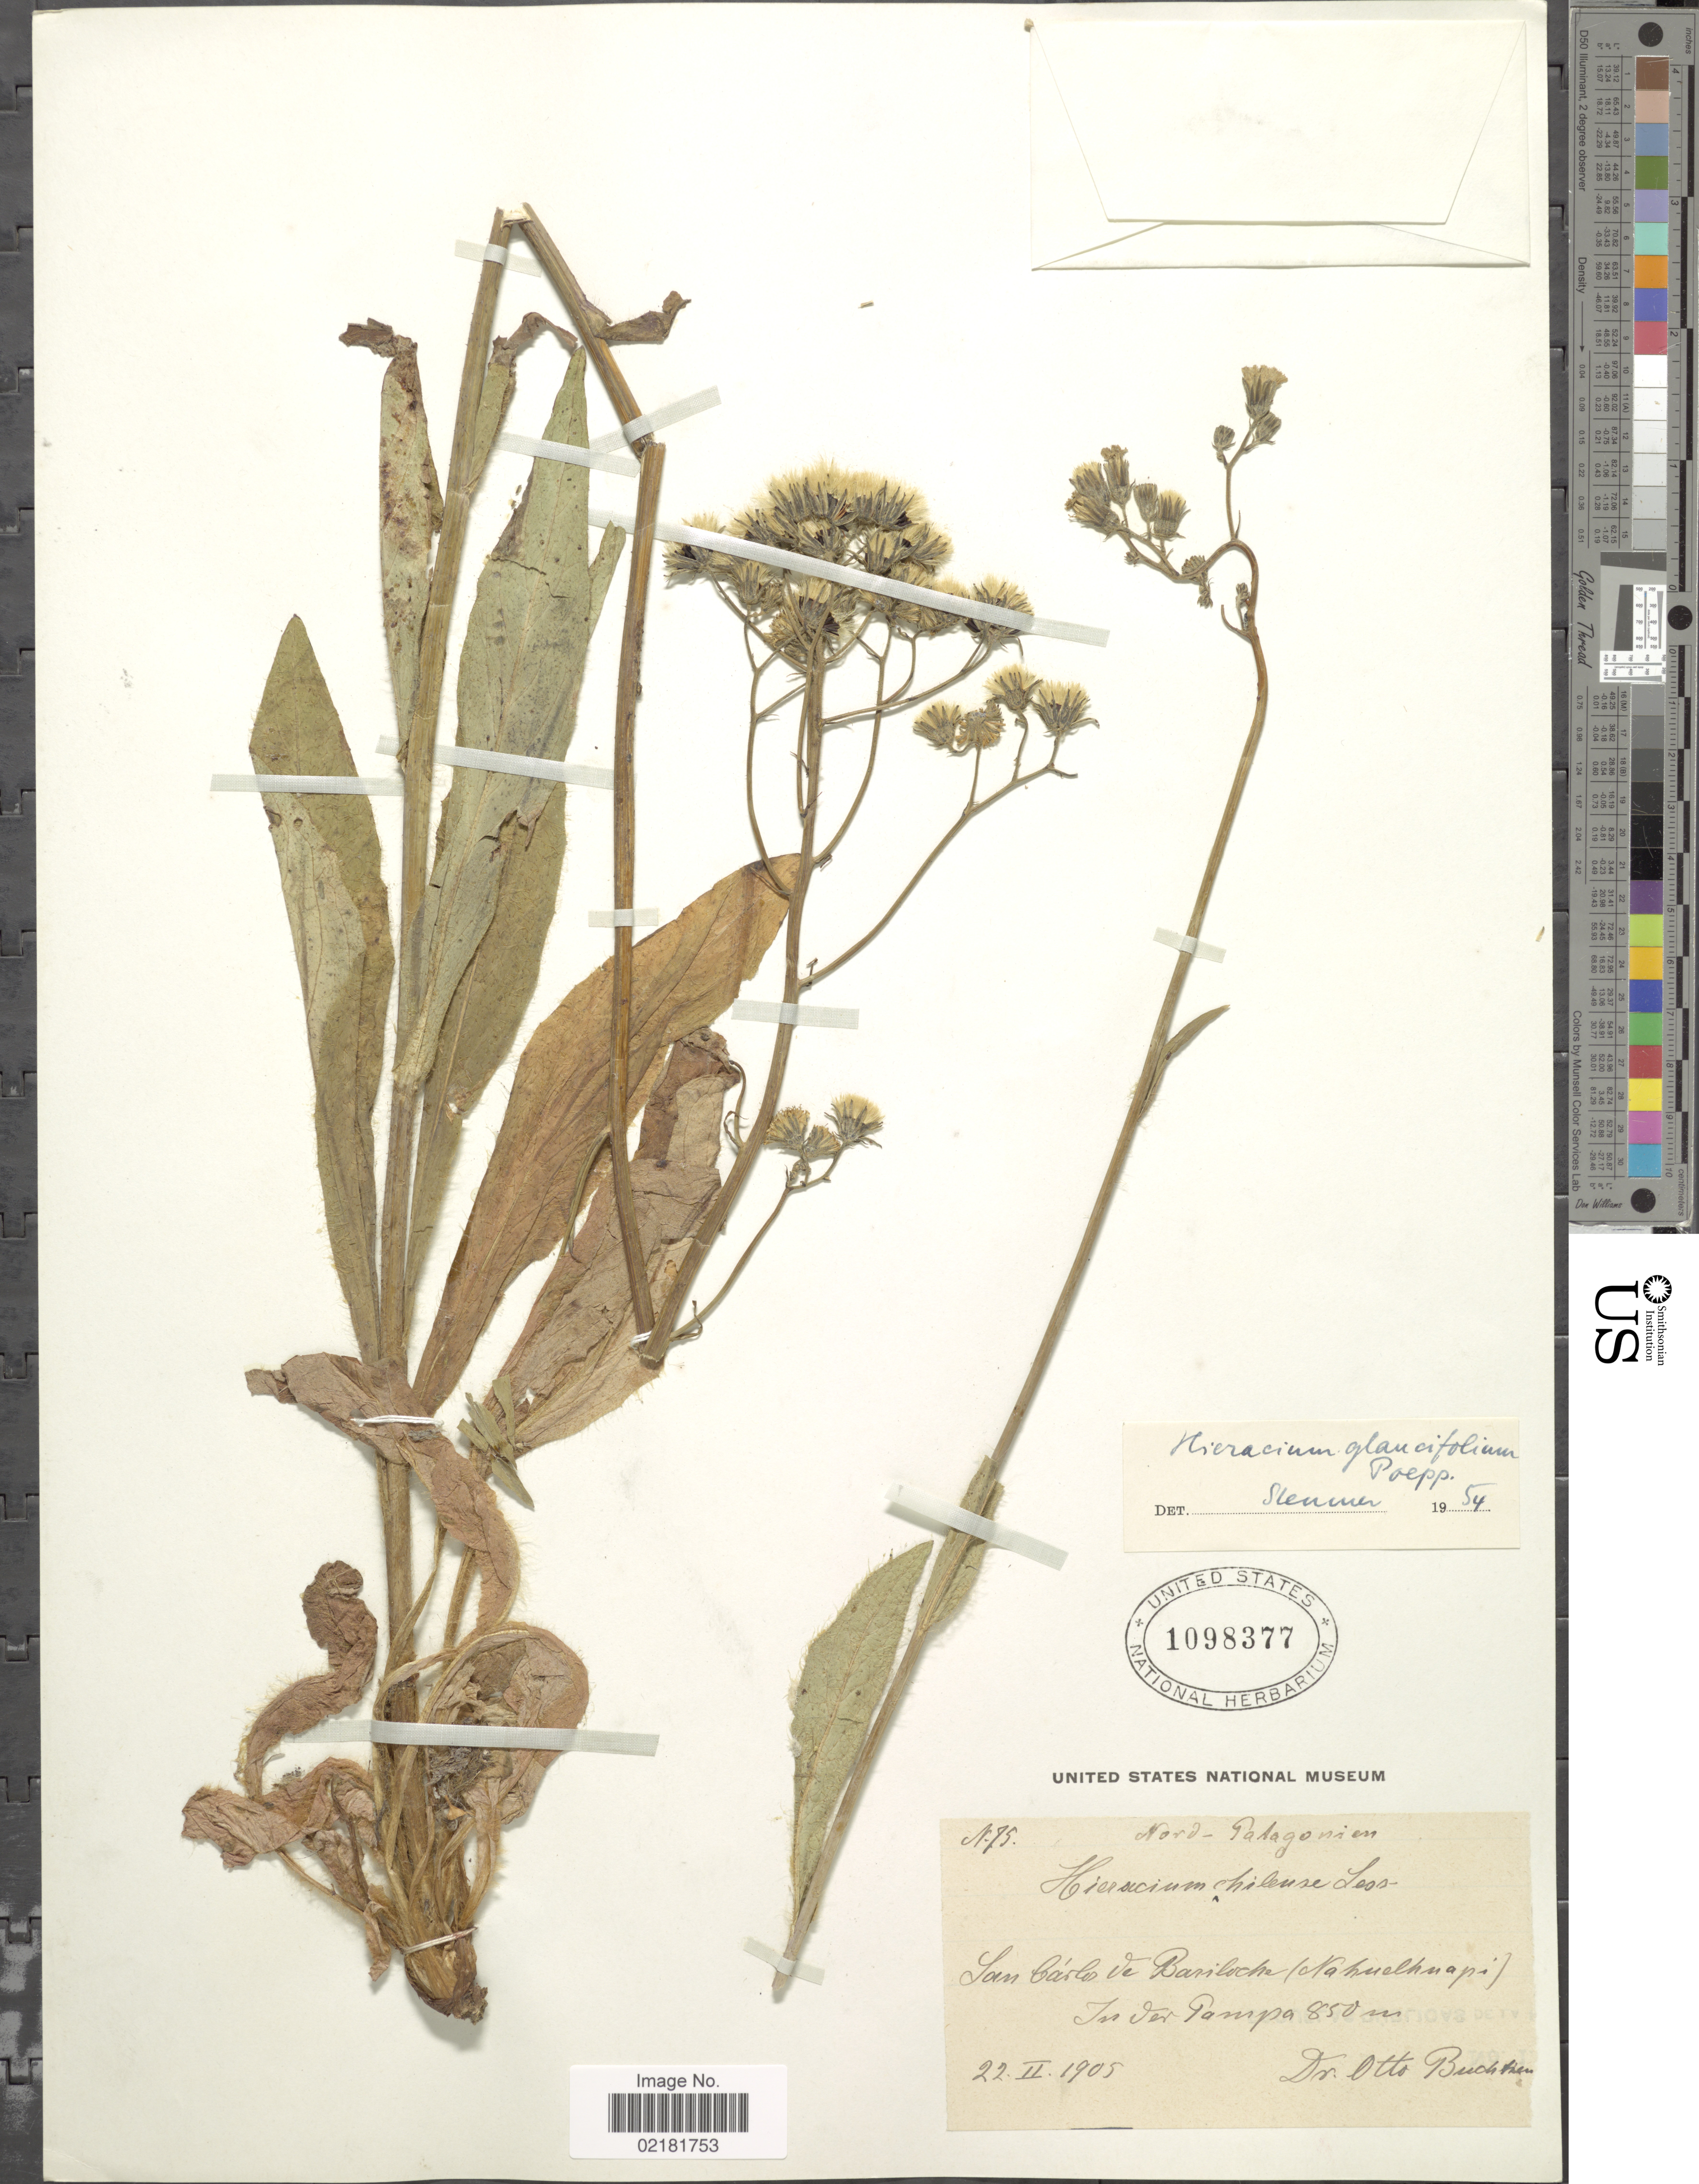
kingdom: Plantae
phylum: Tracheophyta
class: Magnoliopsida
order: Asterales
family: Asteraceae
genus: Hieracium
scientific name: Hieracium glaucifolium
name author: Poepp. ex Froel.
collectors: O. Buchtien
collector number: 75*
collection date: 1905-02-22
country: Argentina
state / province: Río Negro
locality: Nord-Patagonien, San Carlos Bariloche (Nahuelhuapi), In Pampa.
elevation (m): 850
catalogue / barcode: US 1098377